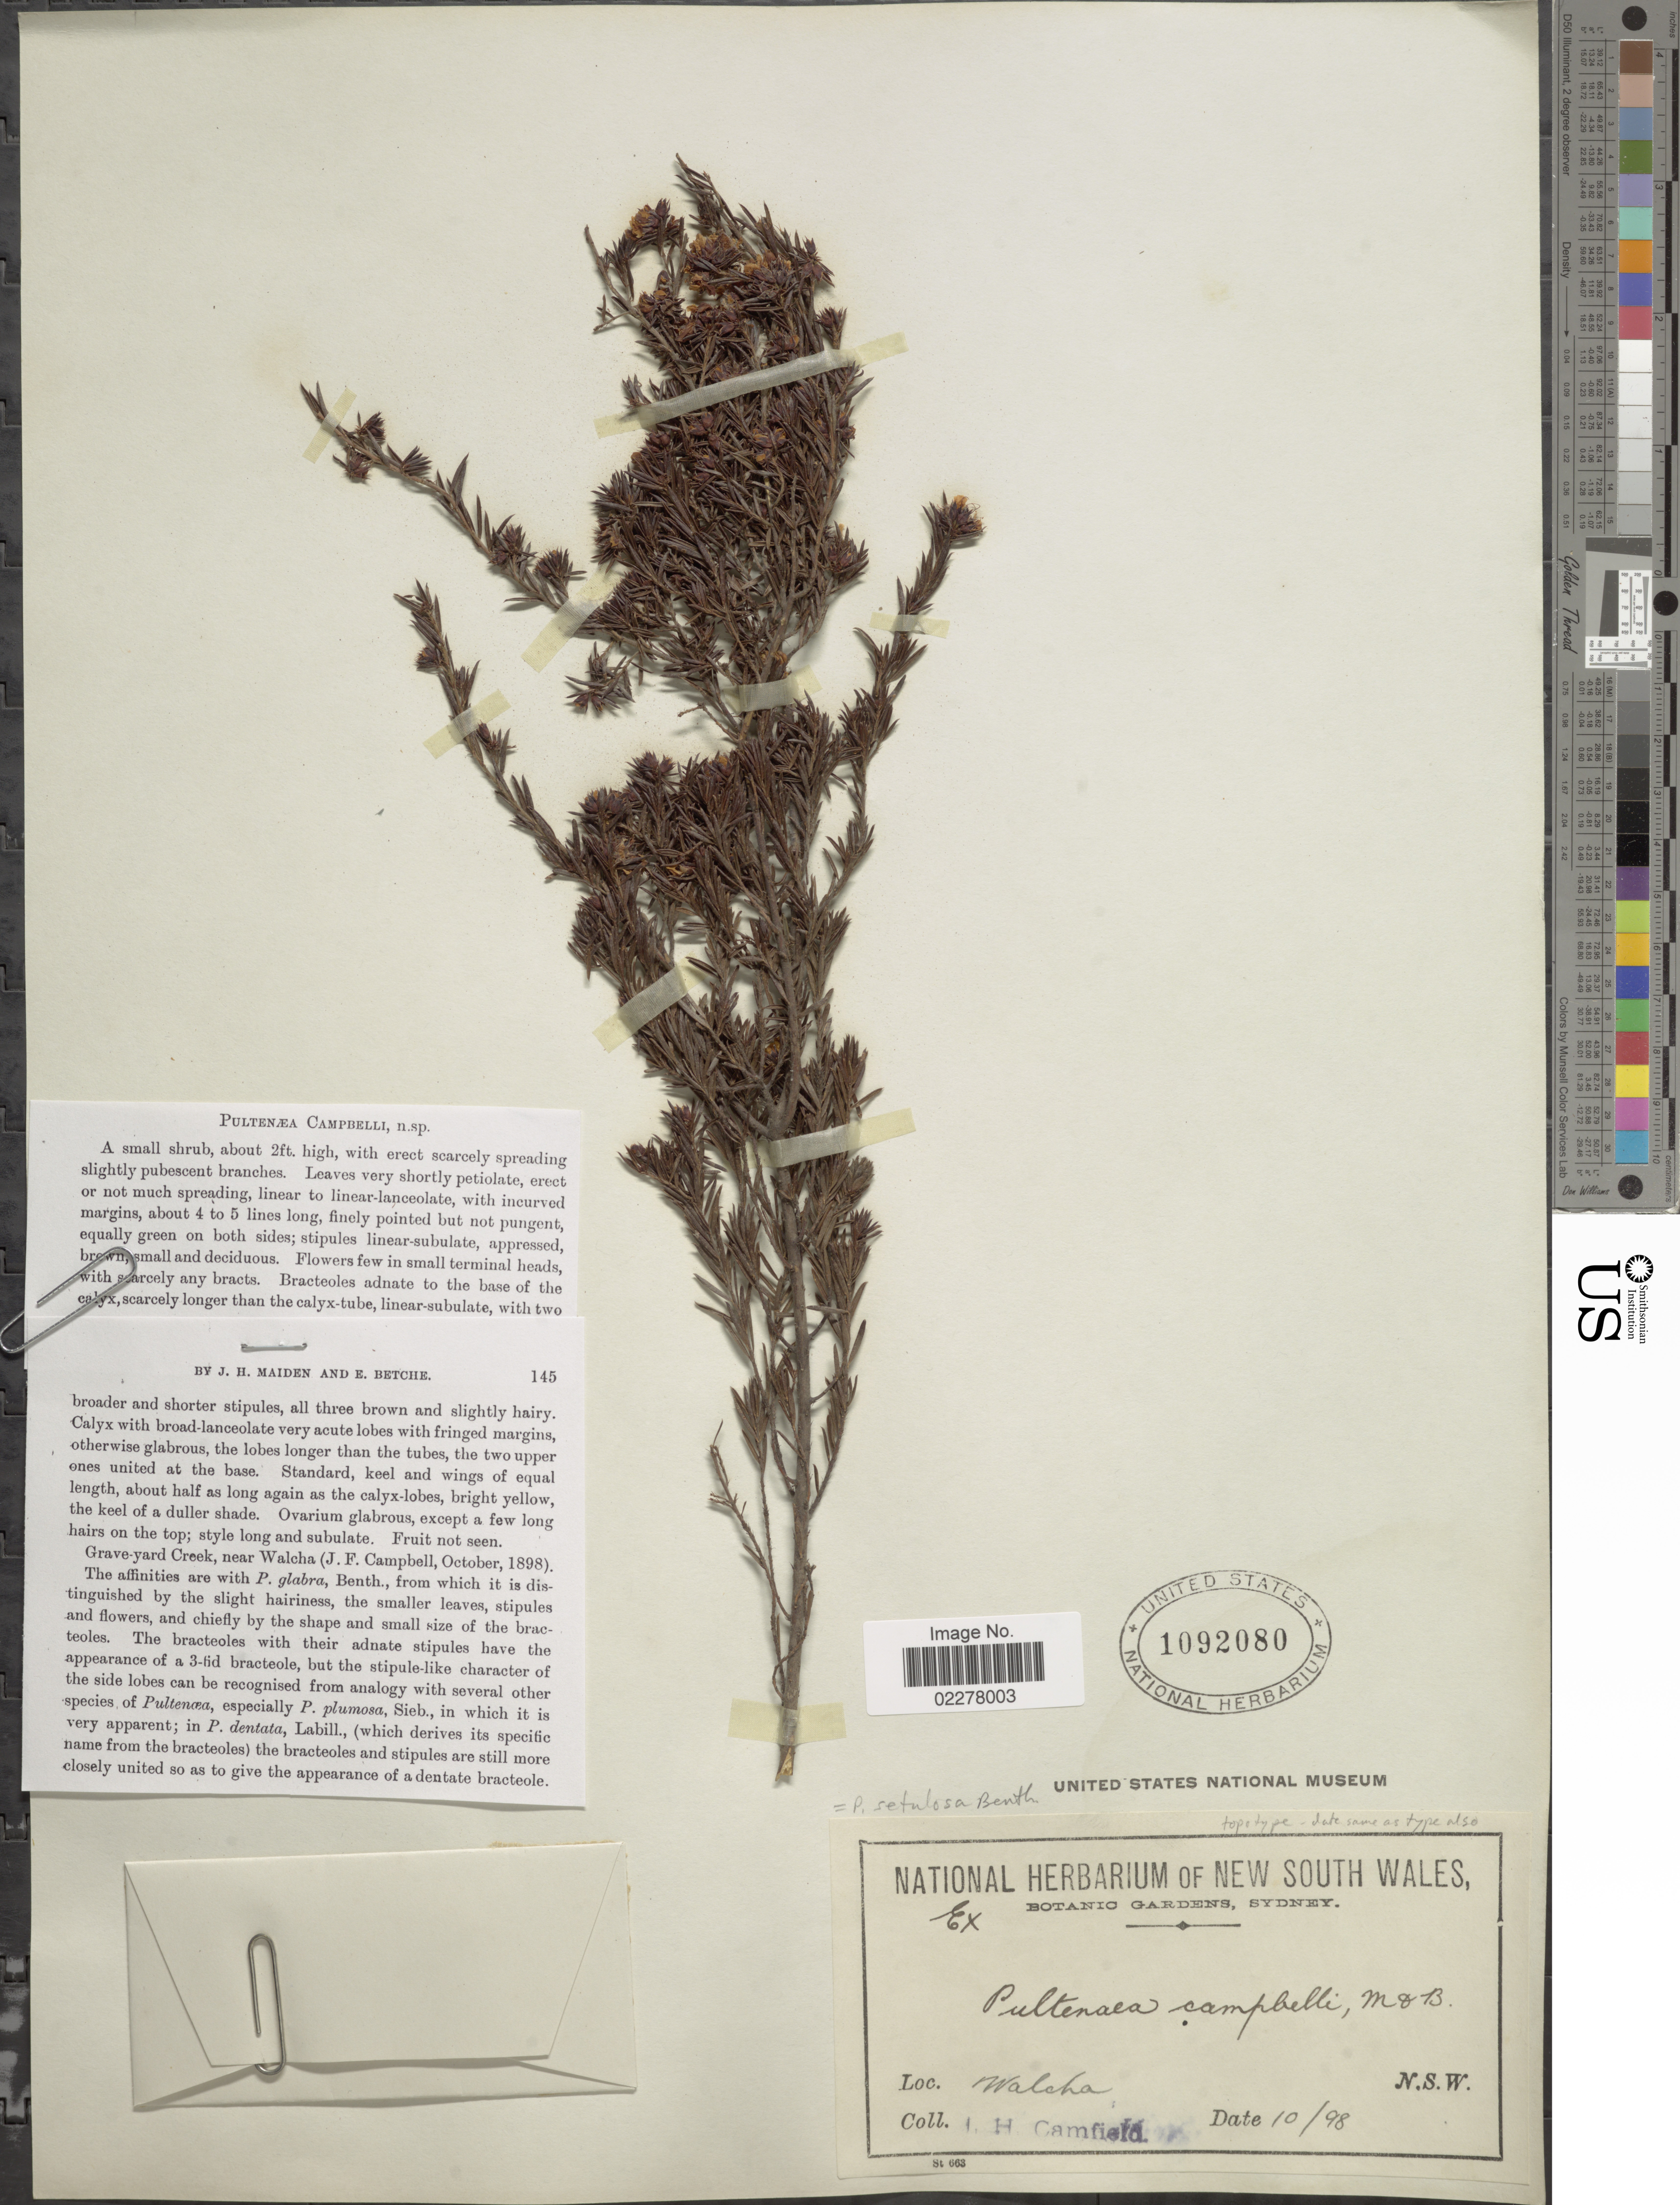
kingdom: Plantae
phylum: Tracheophyta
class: Magnoliopsida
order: Fabales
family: Fabaceae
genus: Pultenaea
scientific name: Pultenaea setulosa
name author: Benth.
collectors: J. Camfield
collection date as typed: Transcribed d/m/y: /10/98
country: Australia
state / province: New South Wales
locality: Walcha. N.S.W.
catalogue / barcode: US 1092080